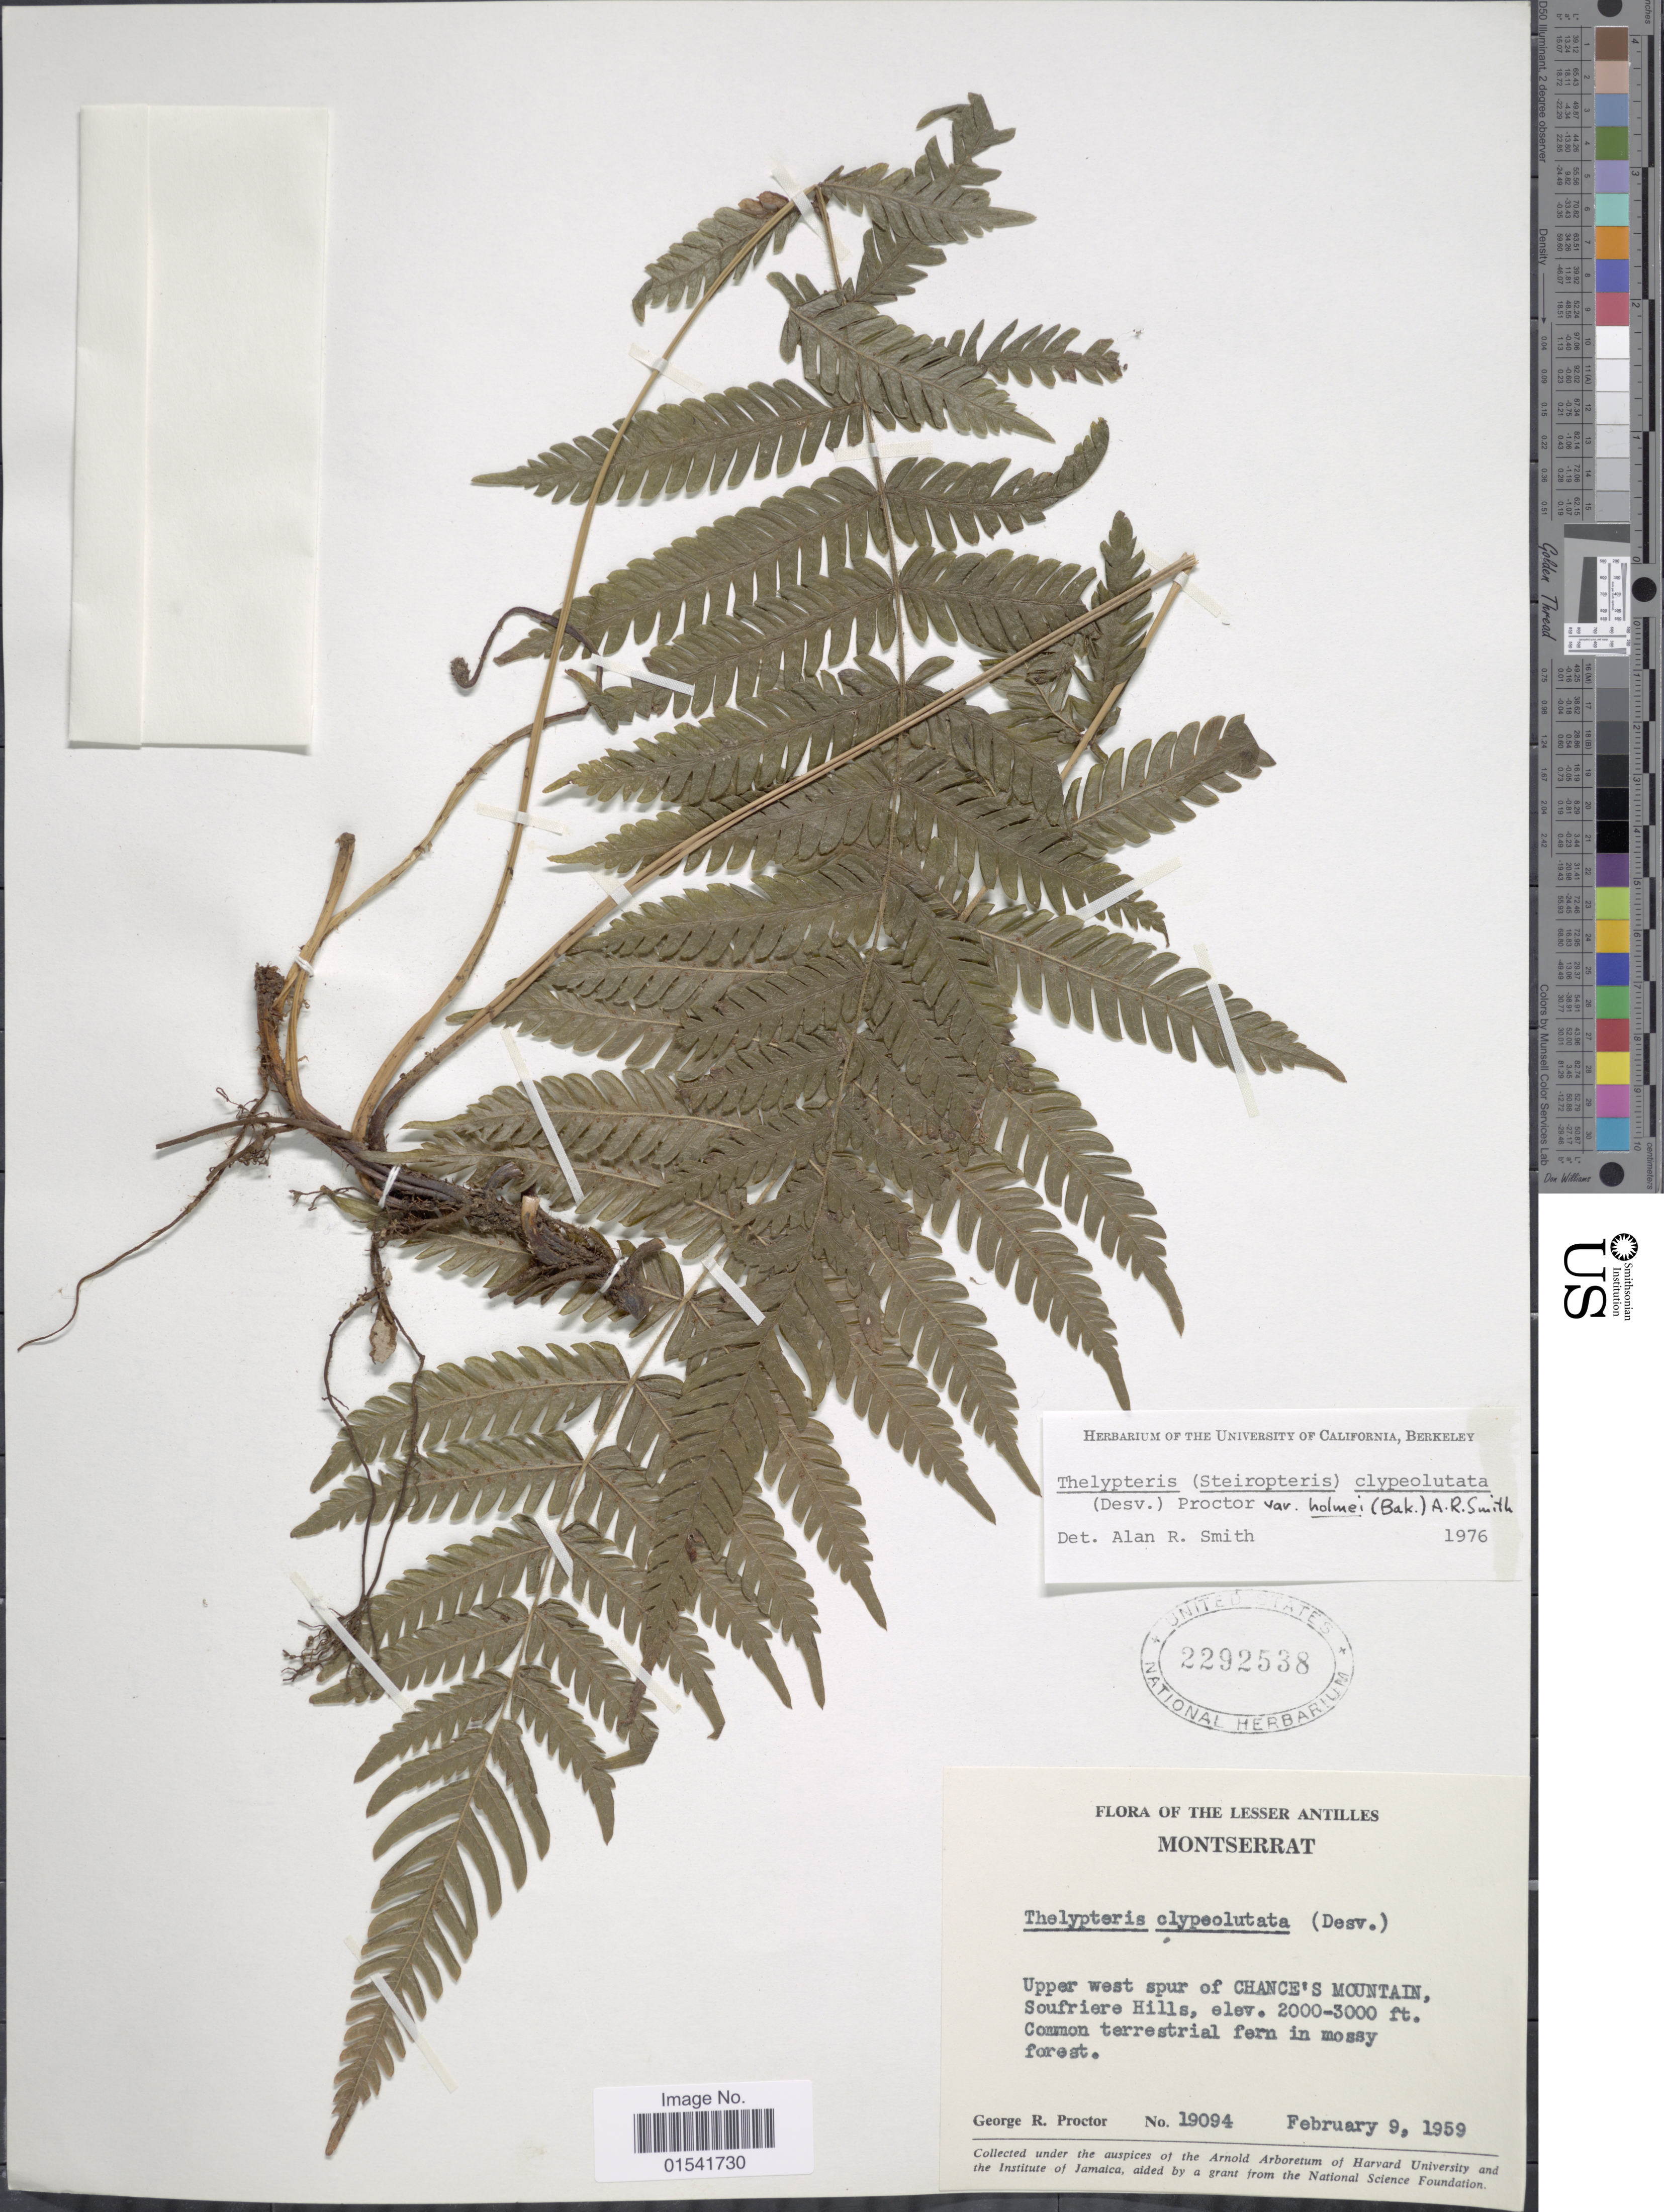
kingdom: Plantae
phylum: Tracheophyta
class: Polypodiopsida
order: Polypodiales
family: Thelypteridaceae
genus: Steiropteris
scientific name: Steiropteris clypeolutata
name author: (Desv.) Pic. Serm.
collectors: G. R. Proctor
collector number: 19094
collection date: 1959-02-09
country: Montserrat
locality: The Lesser Antilles, Upper west spur of Chance's Mountain, Soufriere Hills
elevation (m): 610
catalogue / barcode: US 2292538